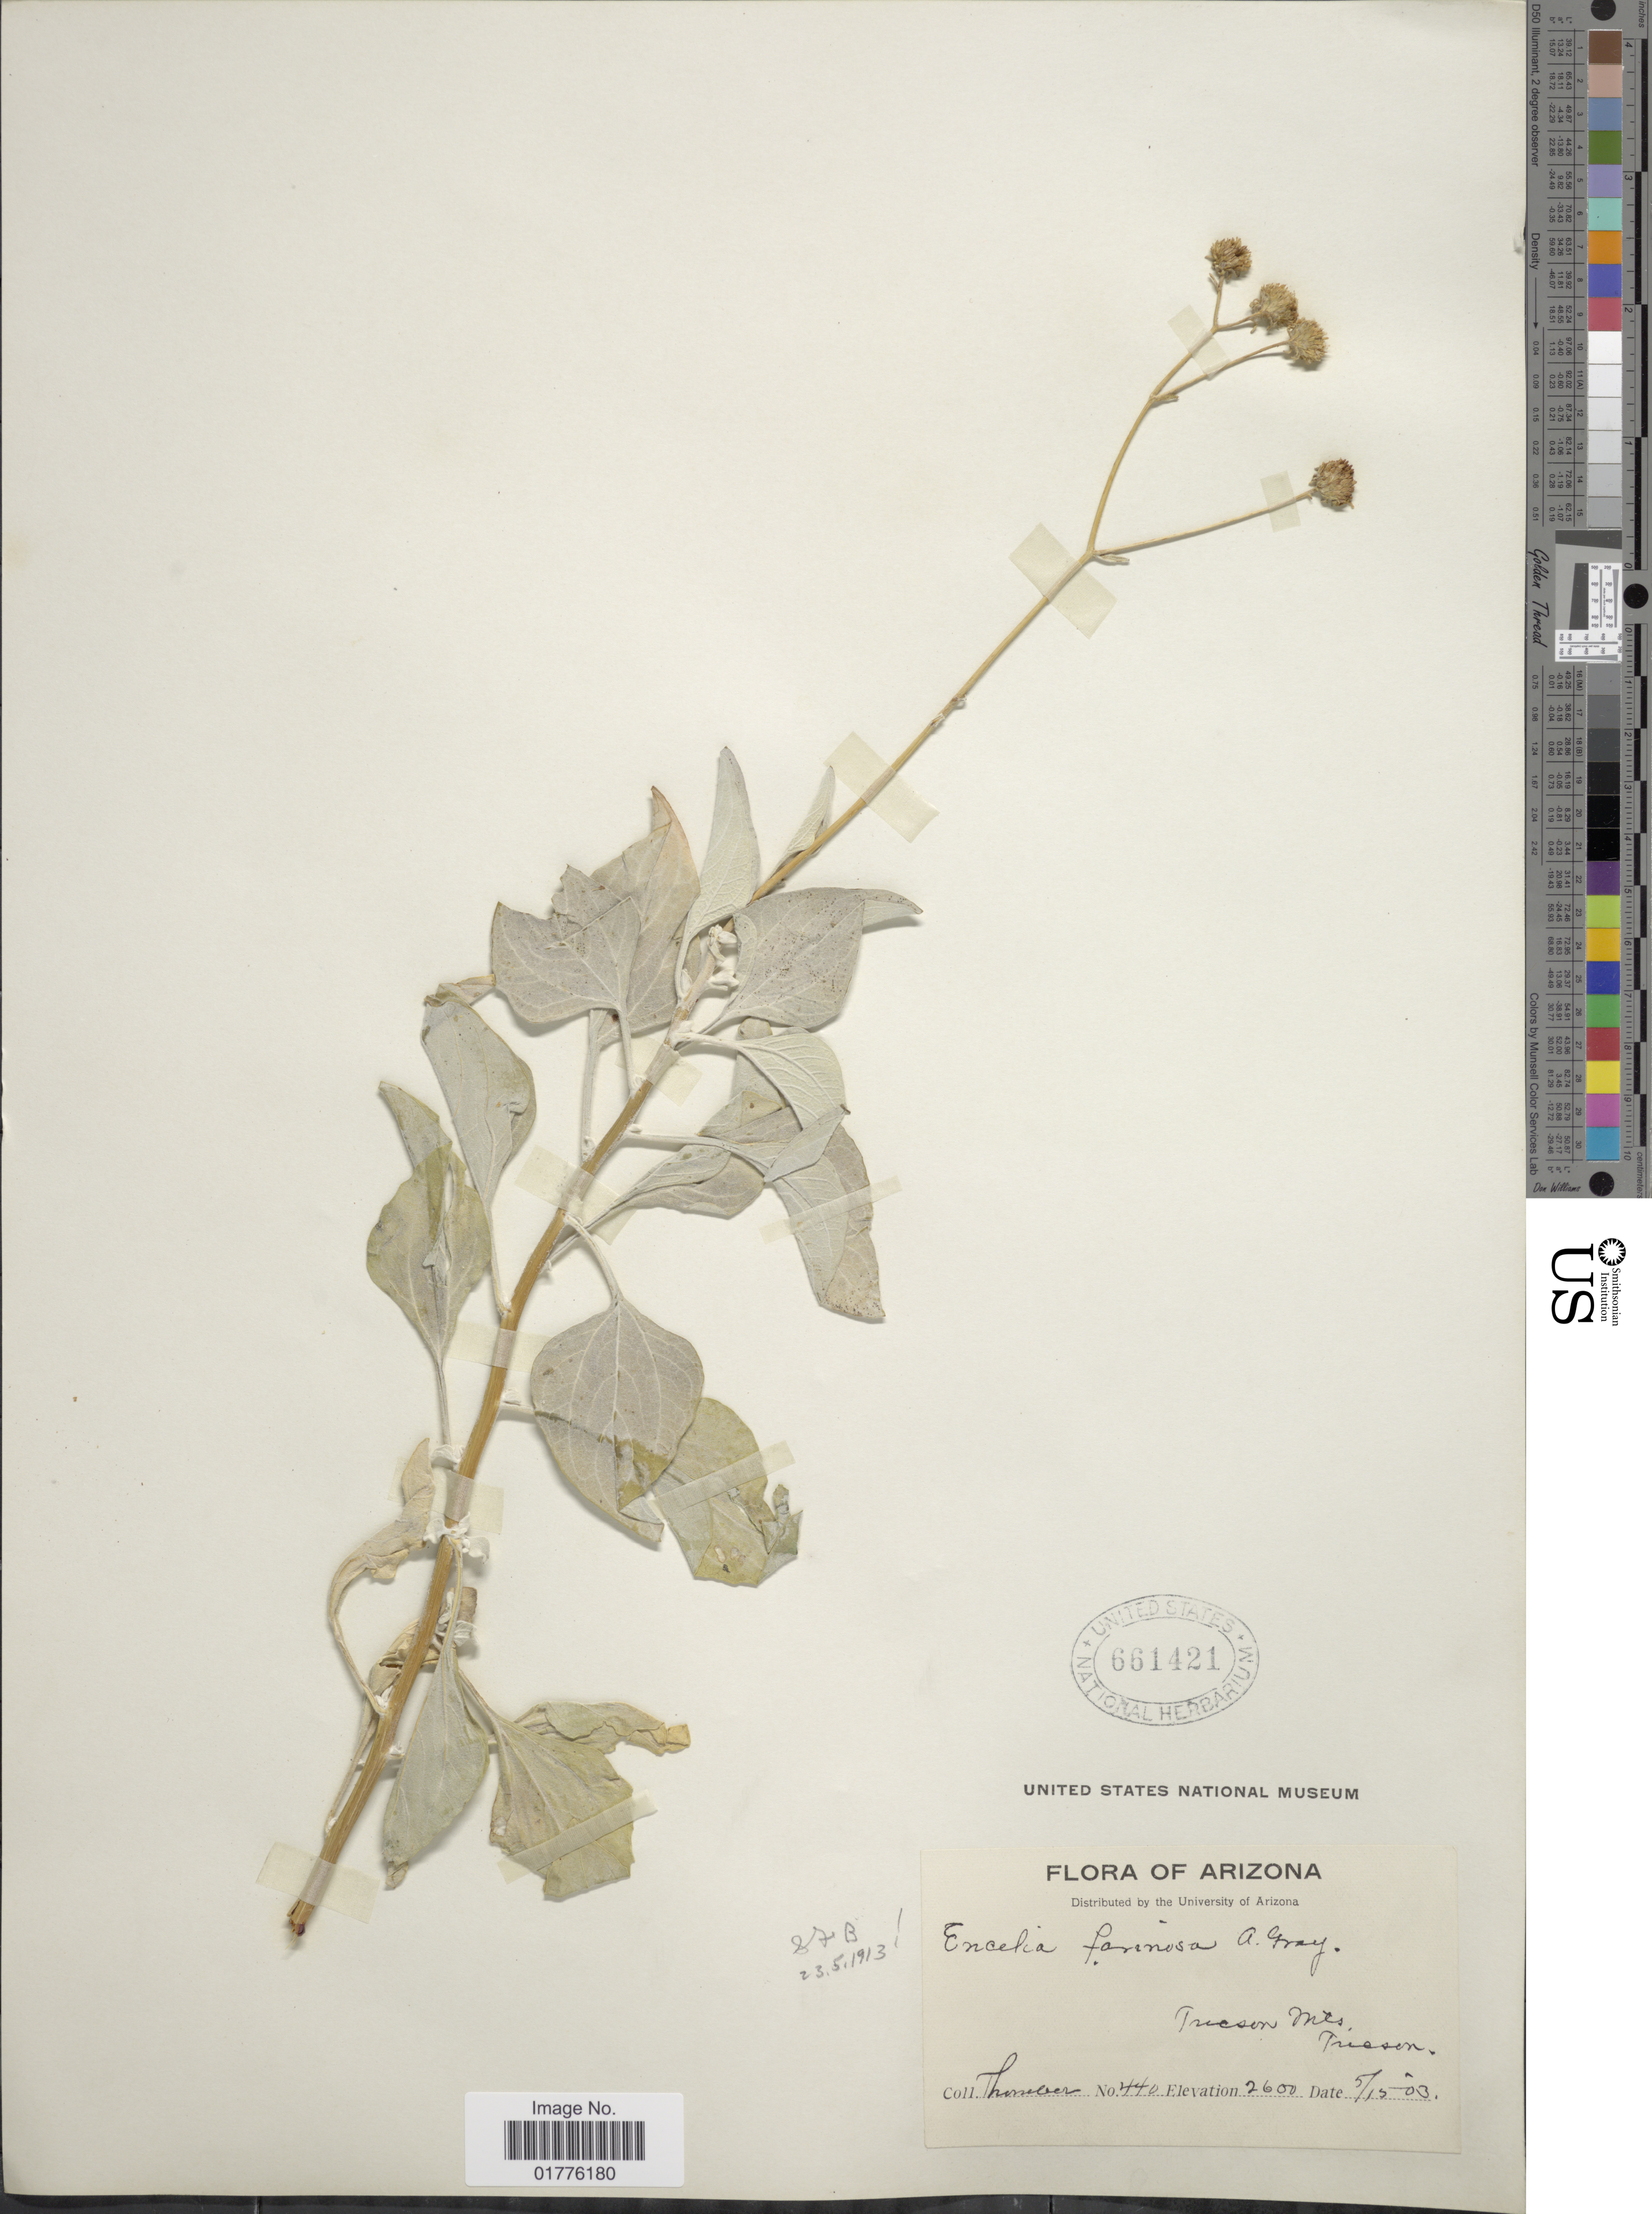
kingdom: Plantae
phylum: Tracheophyta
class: Magnoliopsida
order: Asterales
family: Asteraceae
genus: Encelia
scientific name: Encelia farinosa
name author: A. Gray ex Torr. in Emory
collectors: J. Thornber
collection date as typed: Transcribed d/m/y: 15/5/3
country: United States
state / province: Arizona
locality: Tucson Mts. Tucson . Arizona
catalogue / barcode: US 661421